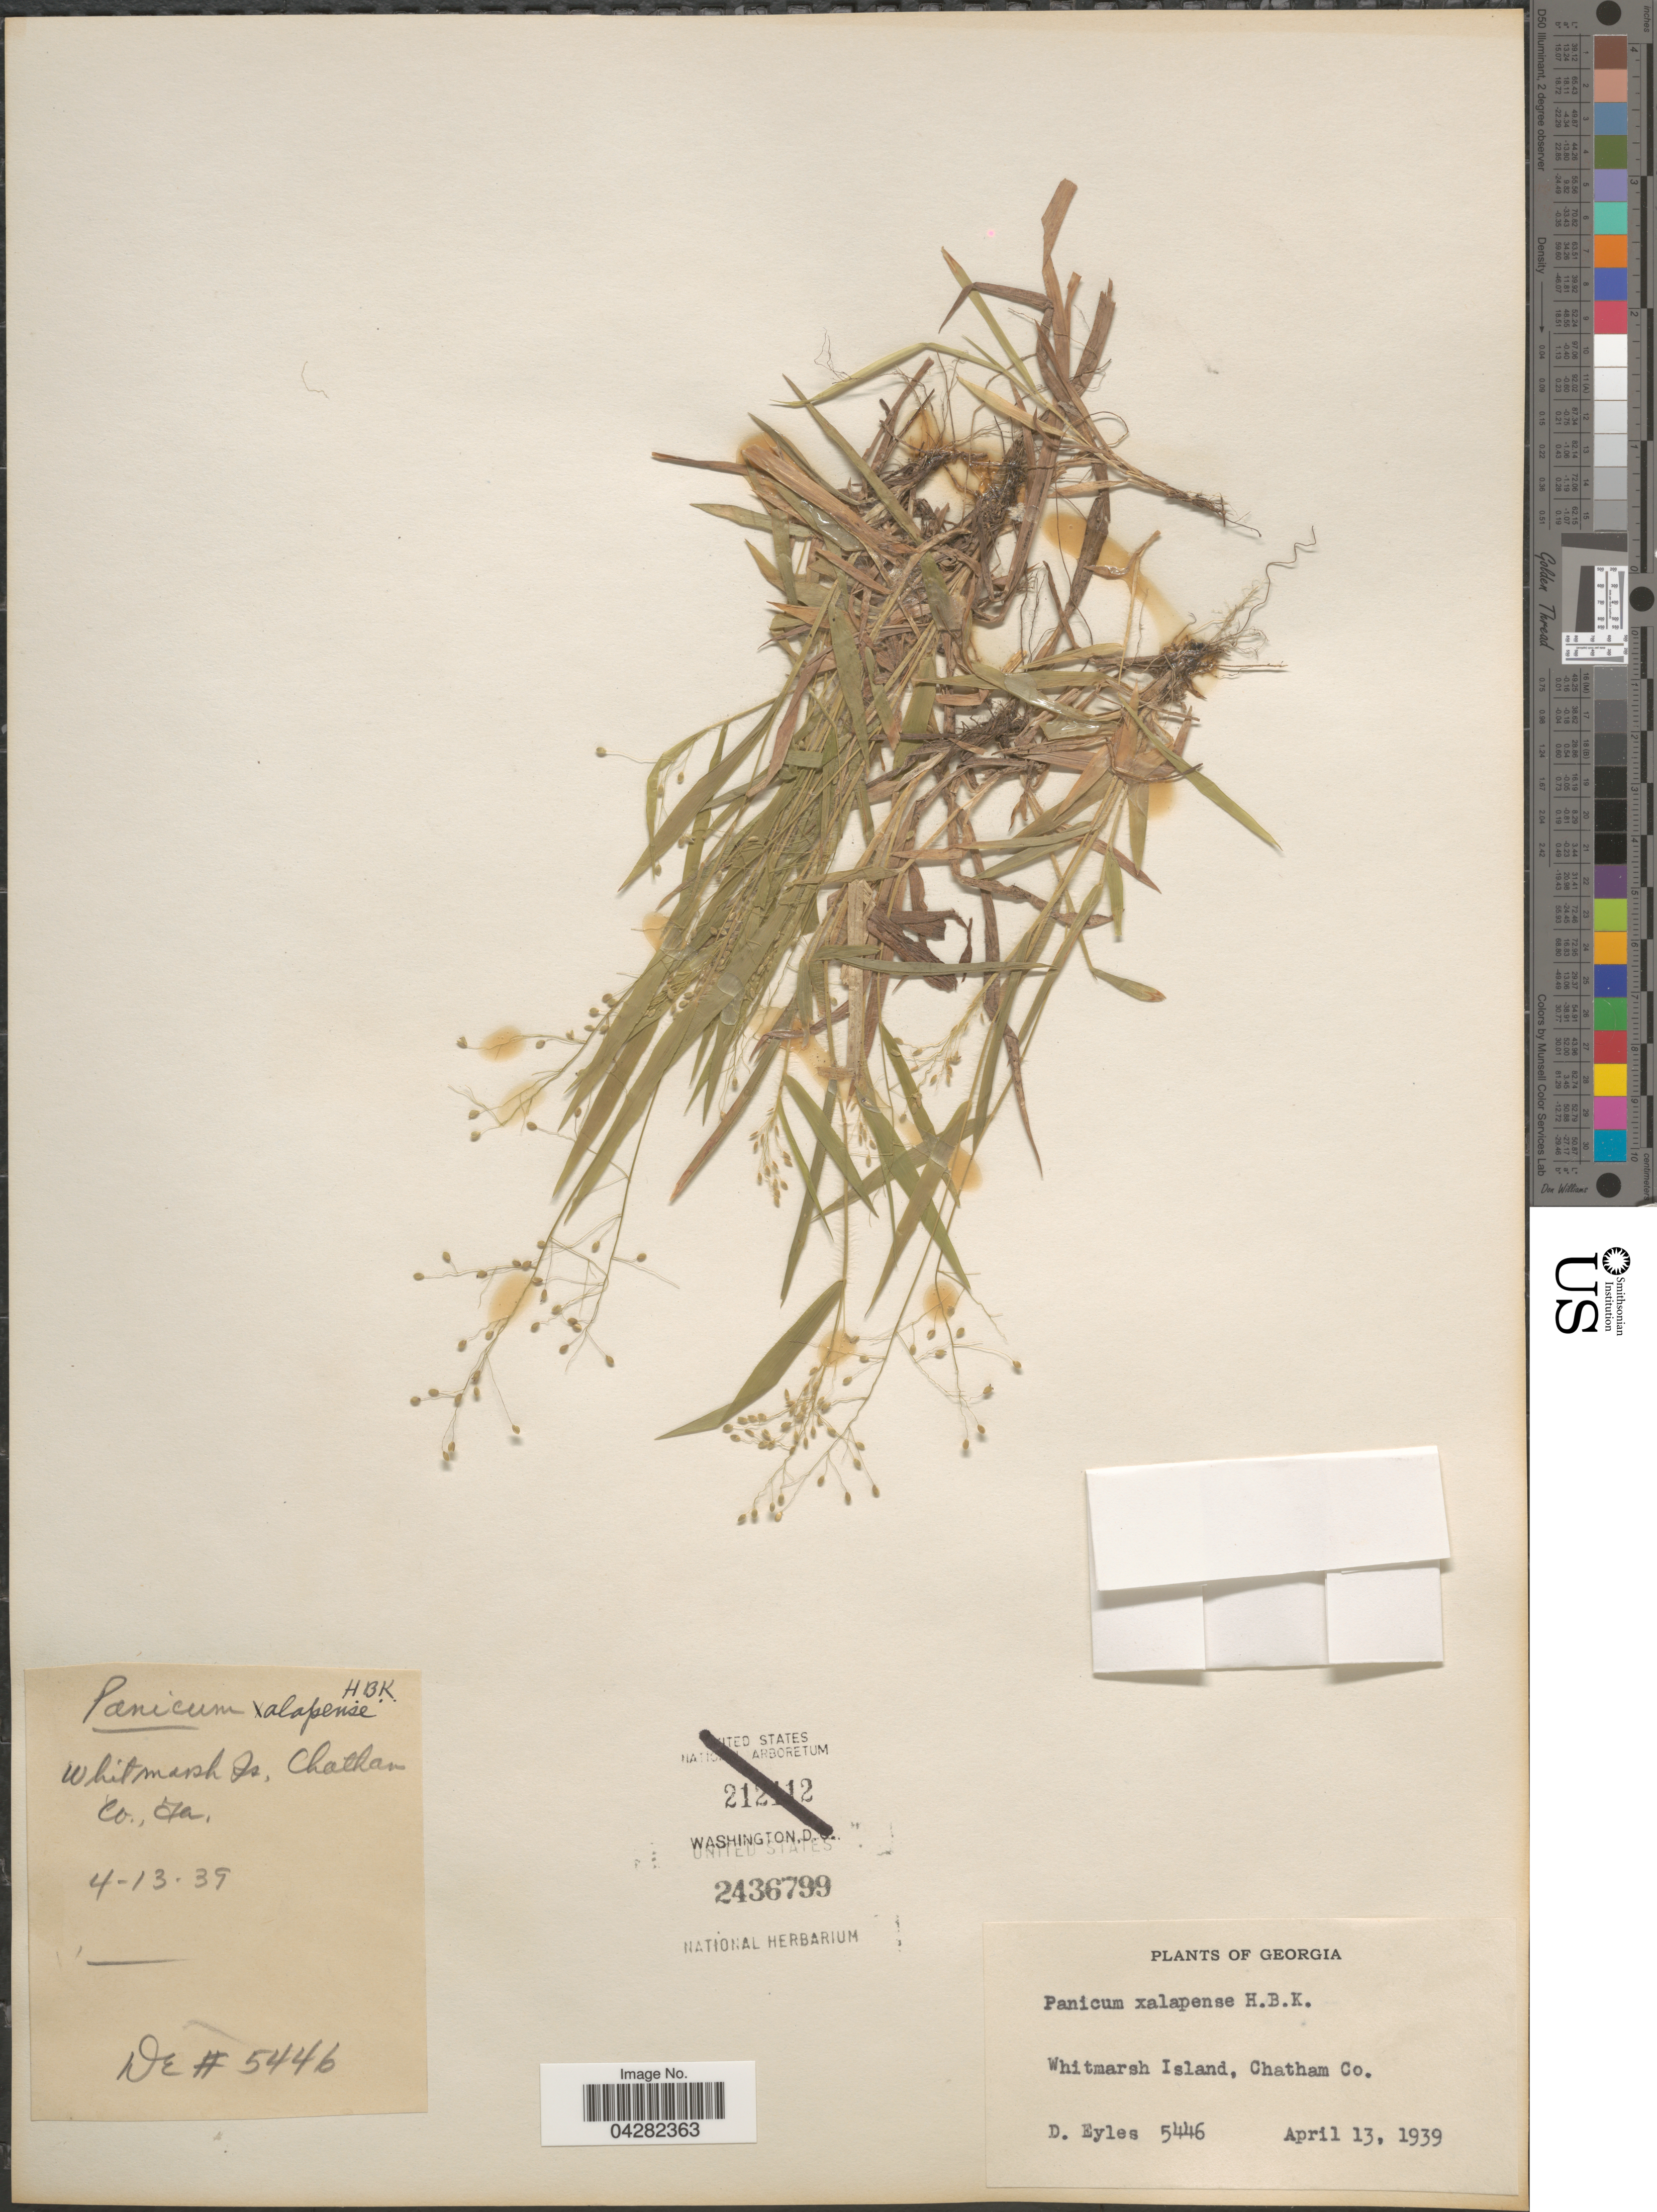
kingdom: Plantae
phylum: Tracheophyta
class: Liliopsida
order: Poales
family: Poaceae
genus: Dichanthelium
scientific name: Dichanthelium laxiflorum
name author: (Lam.) Gould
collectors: D. Eyles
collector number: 5446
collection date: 1939-04-13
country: United States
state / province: Georgia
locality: Whitmarsh Island, Chatham Co.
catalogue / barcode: US 2436799